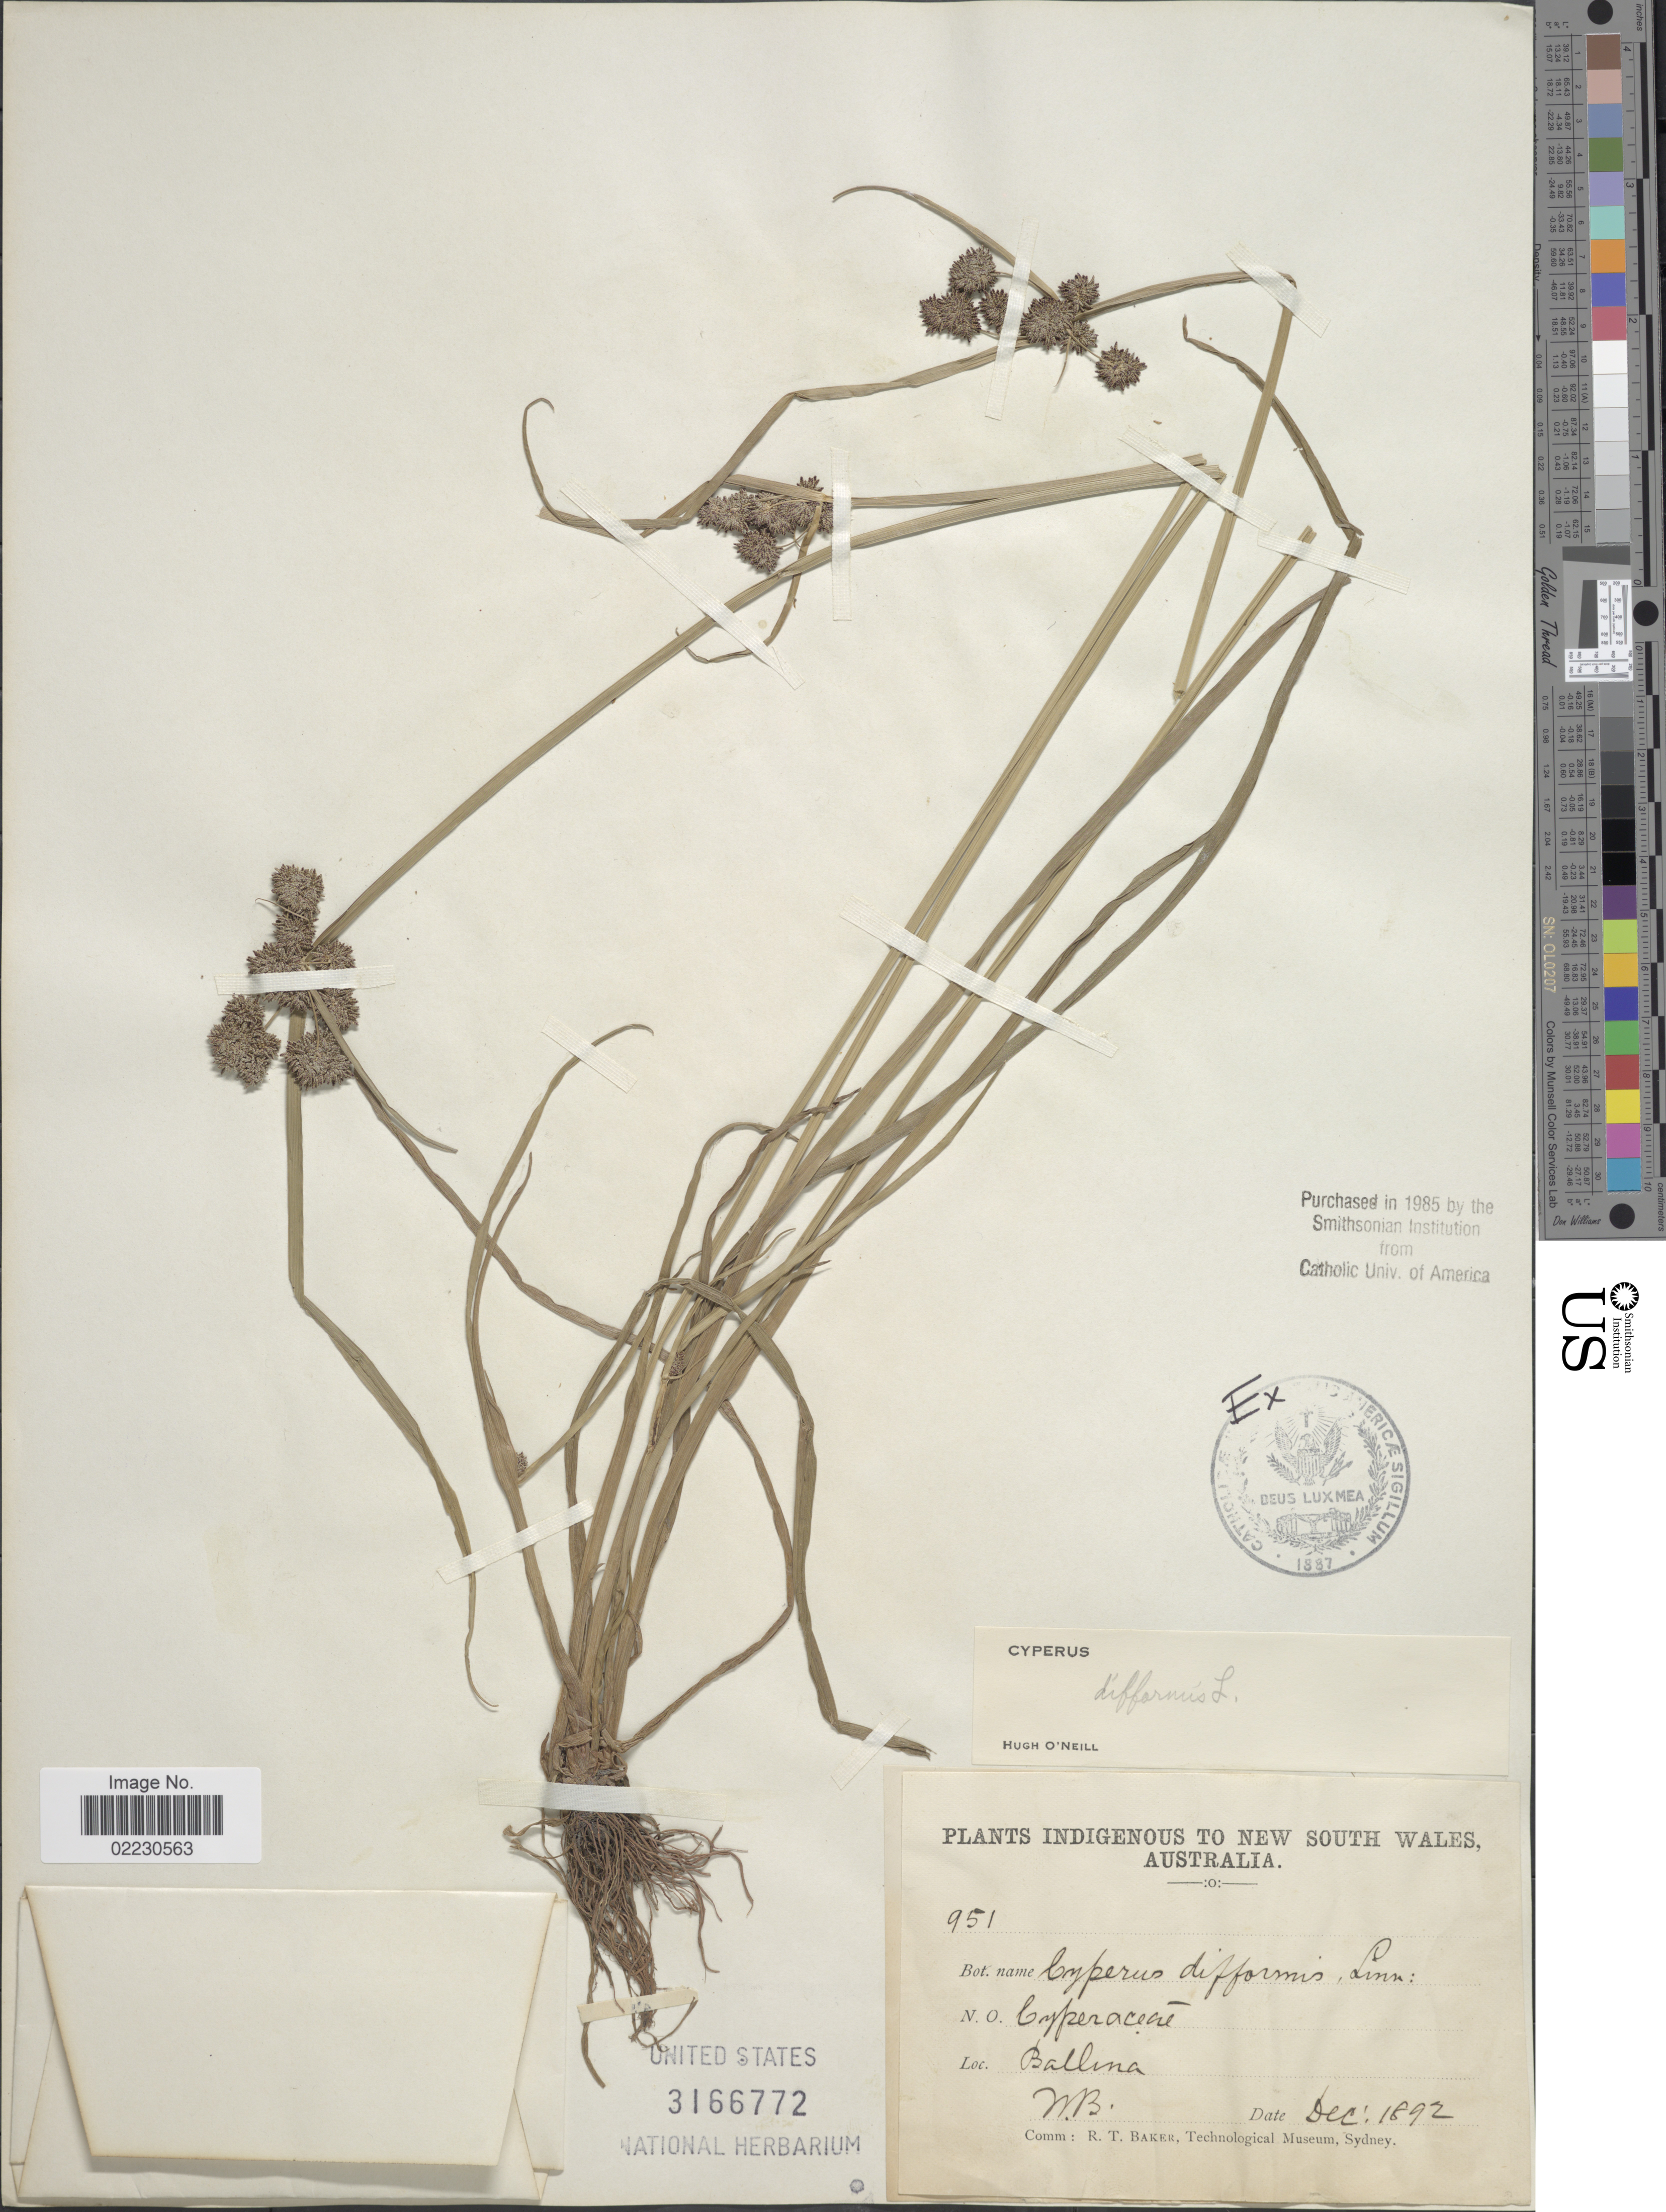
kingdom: Plantae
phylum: Tracheophyta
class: Liliopsida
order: Poales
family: Cyperaceae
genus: Cyperus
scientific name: Cyperus difformis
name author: L.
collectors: W. B.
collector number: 951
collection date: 1892-12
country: Australia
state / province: New South Wales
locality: Ballina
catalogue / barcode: US 3166772